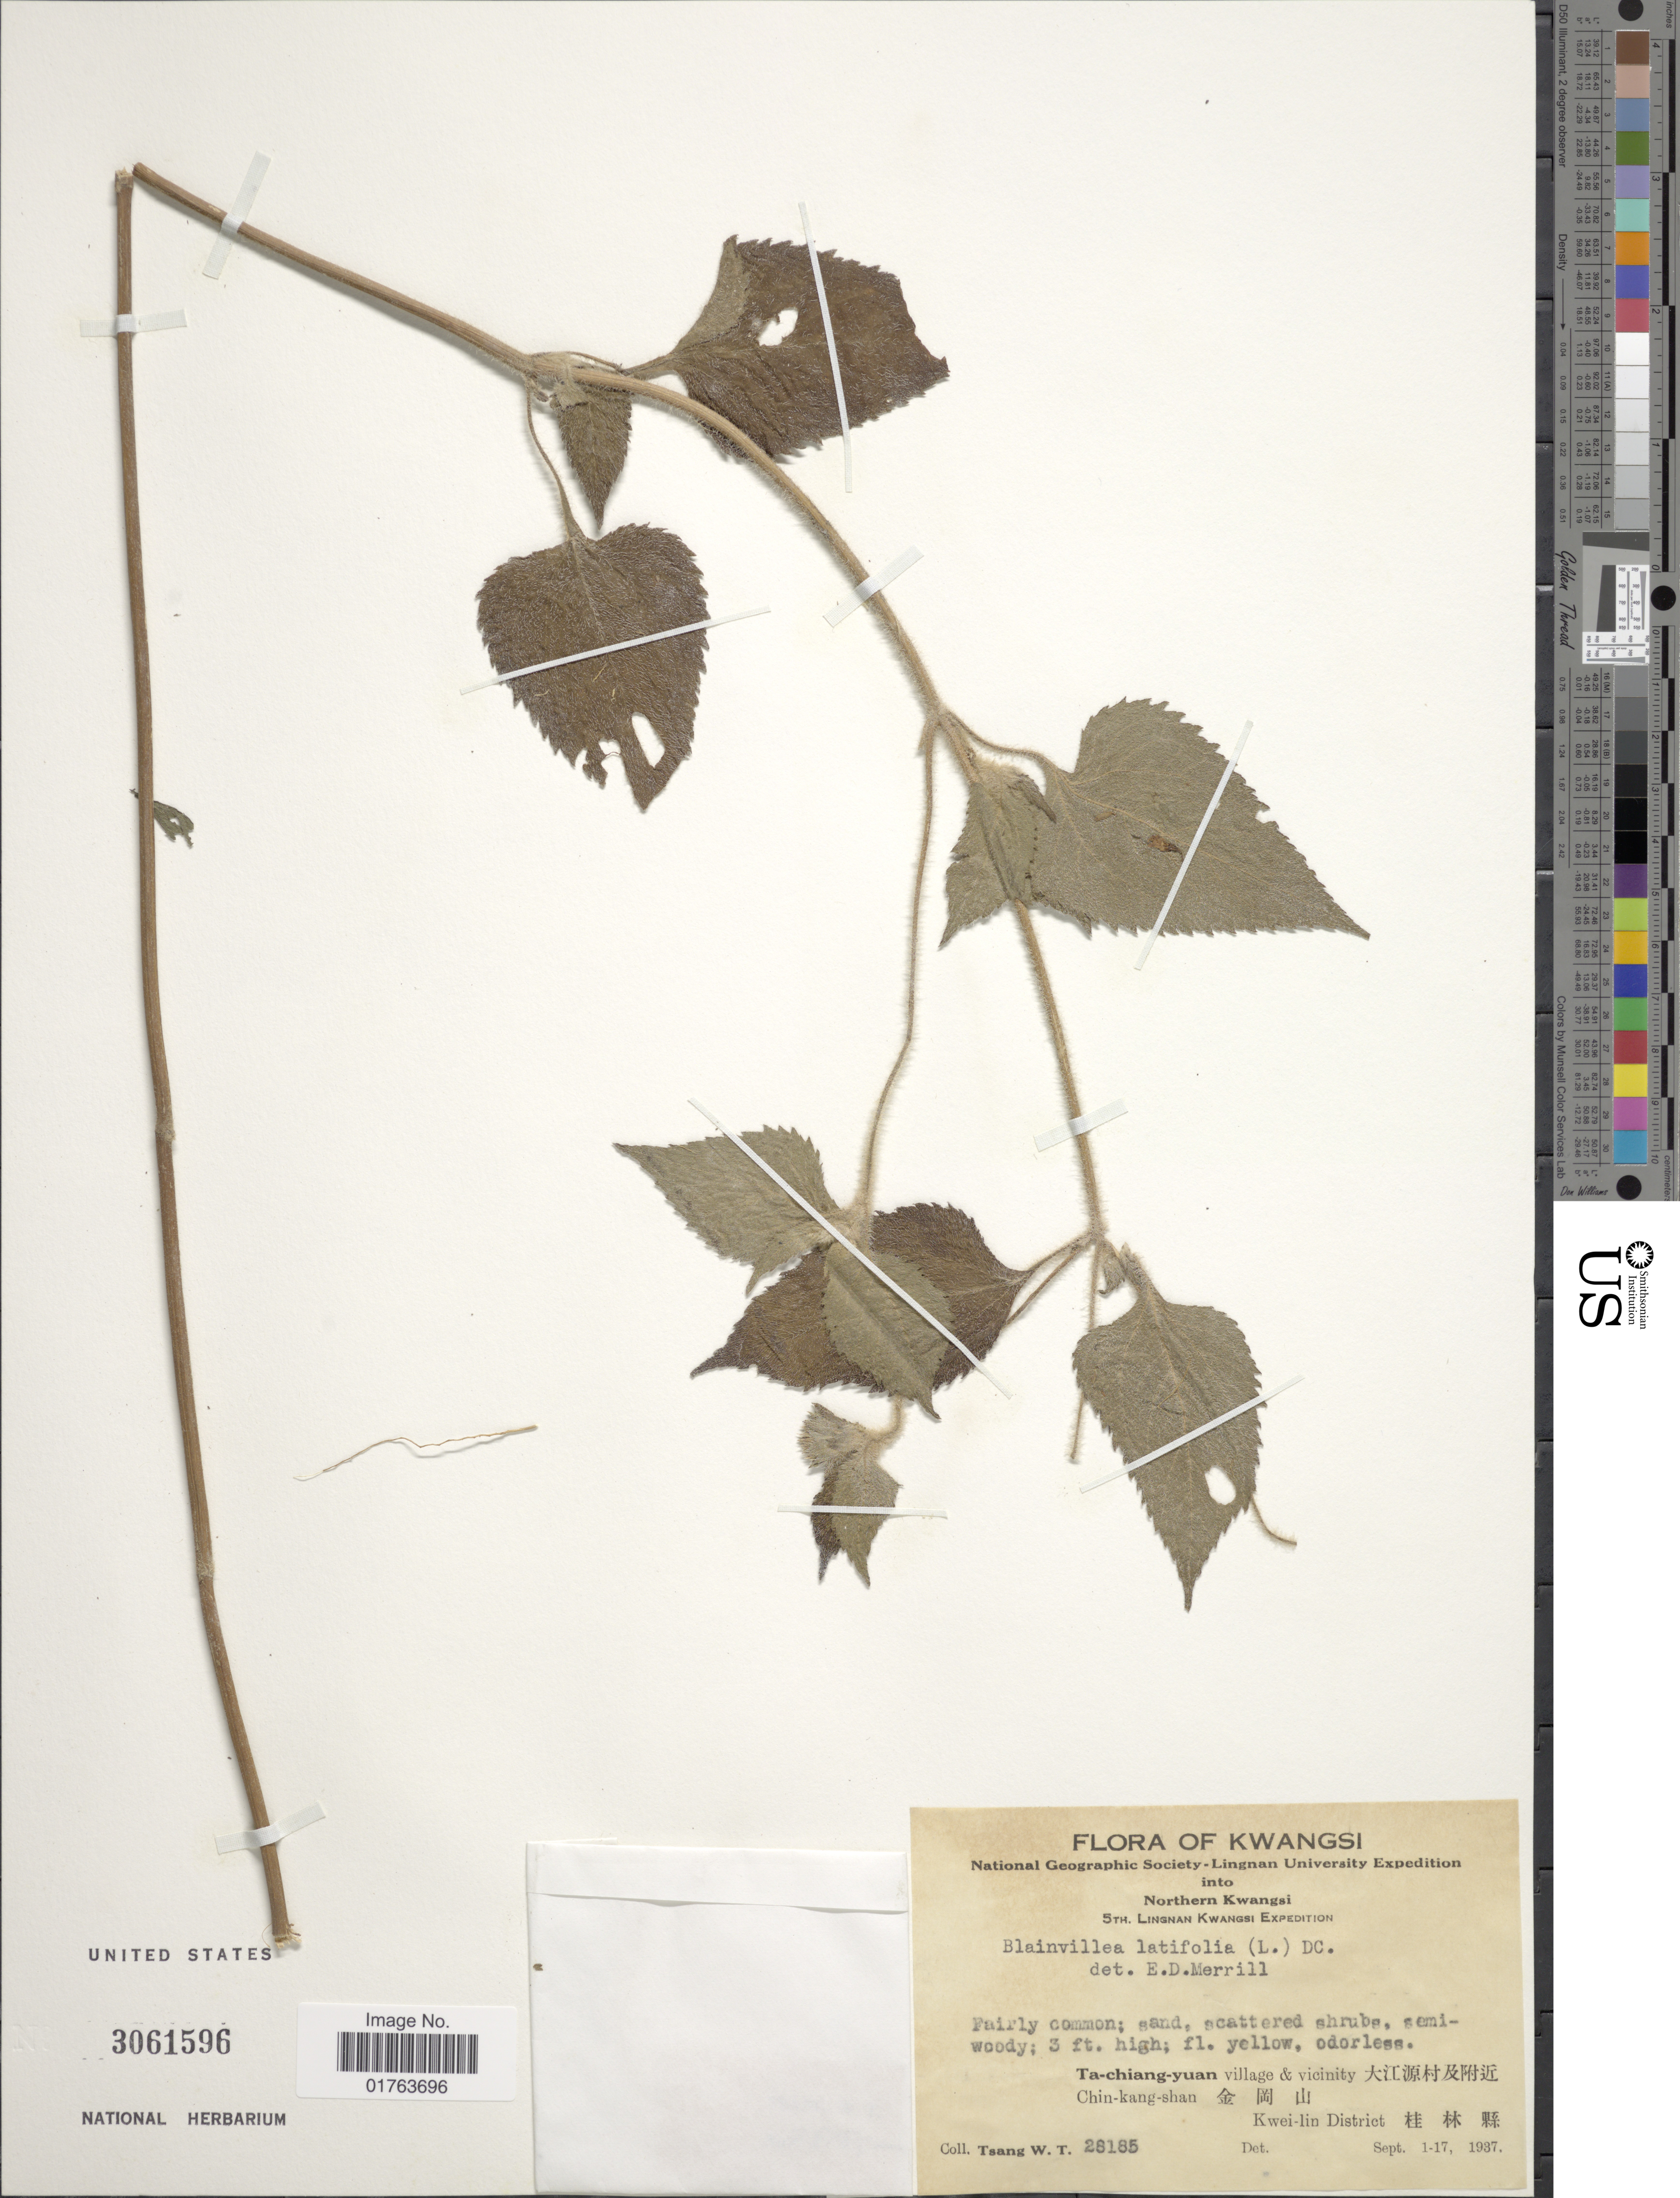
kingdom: Plantae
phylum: Tracheophyta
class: Magnoliopsida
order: Asterales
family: Asteraceae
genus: Blainvillea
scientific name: Blainvillea latifolia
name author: (L.) DC.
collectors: W. T. Tsang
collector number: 28185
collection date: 1937-09-01/1937-09-17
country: China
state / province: Guangxi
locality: Kwangsi, Ta-chiang-yuan village & vicinity, Chin-kang-shan, Kwei-lin District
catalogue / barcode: US 3061596